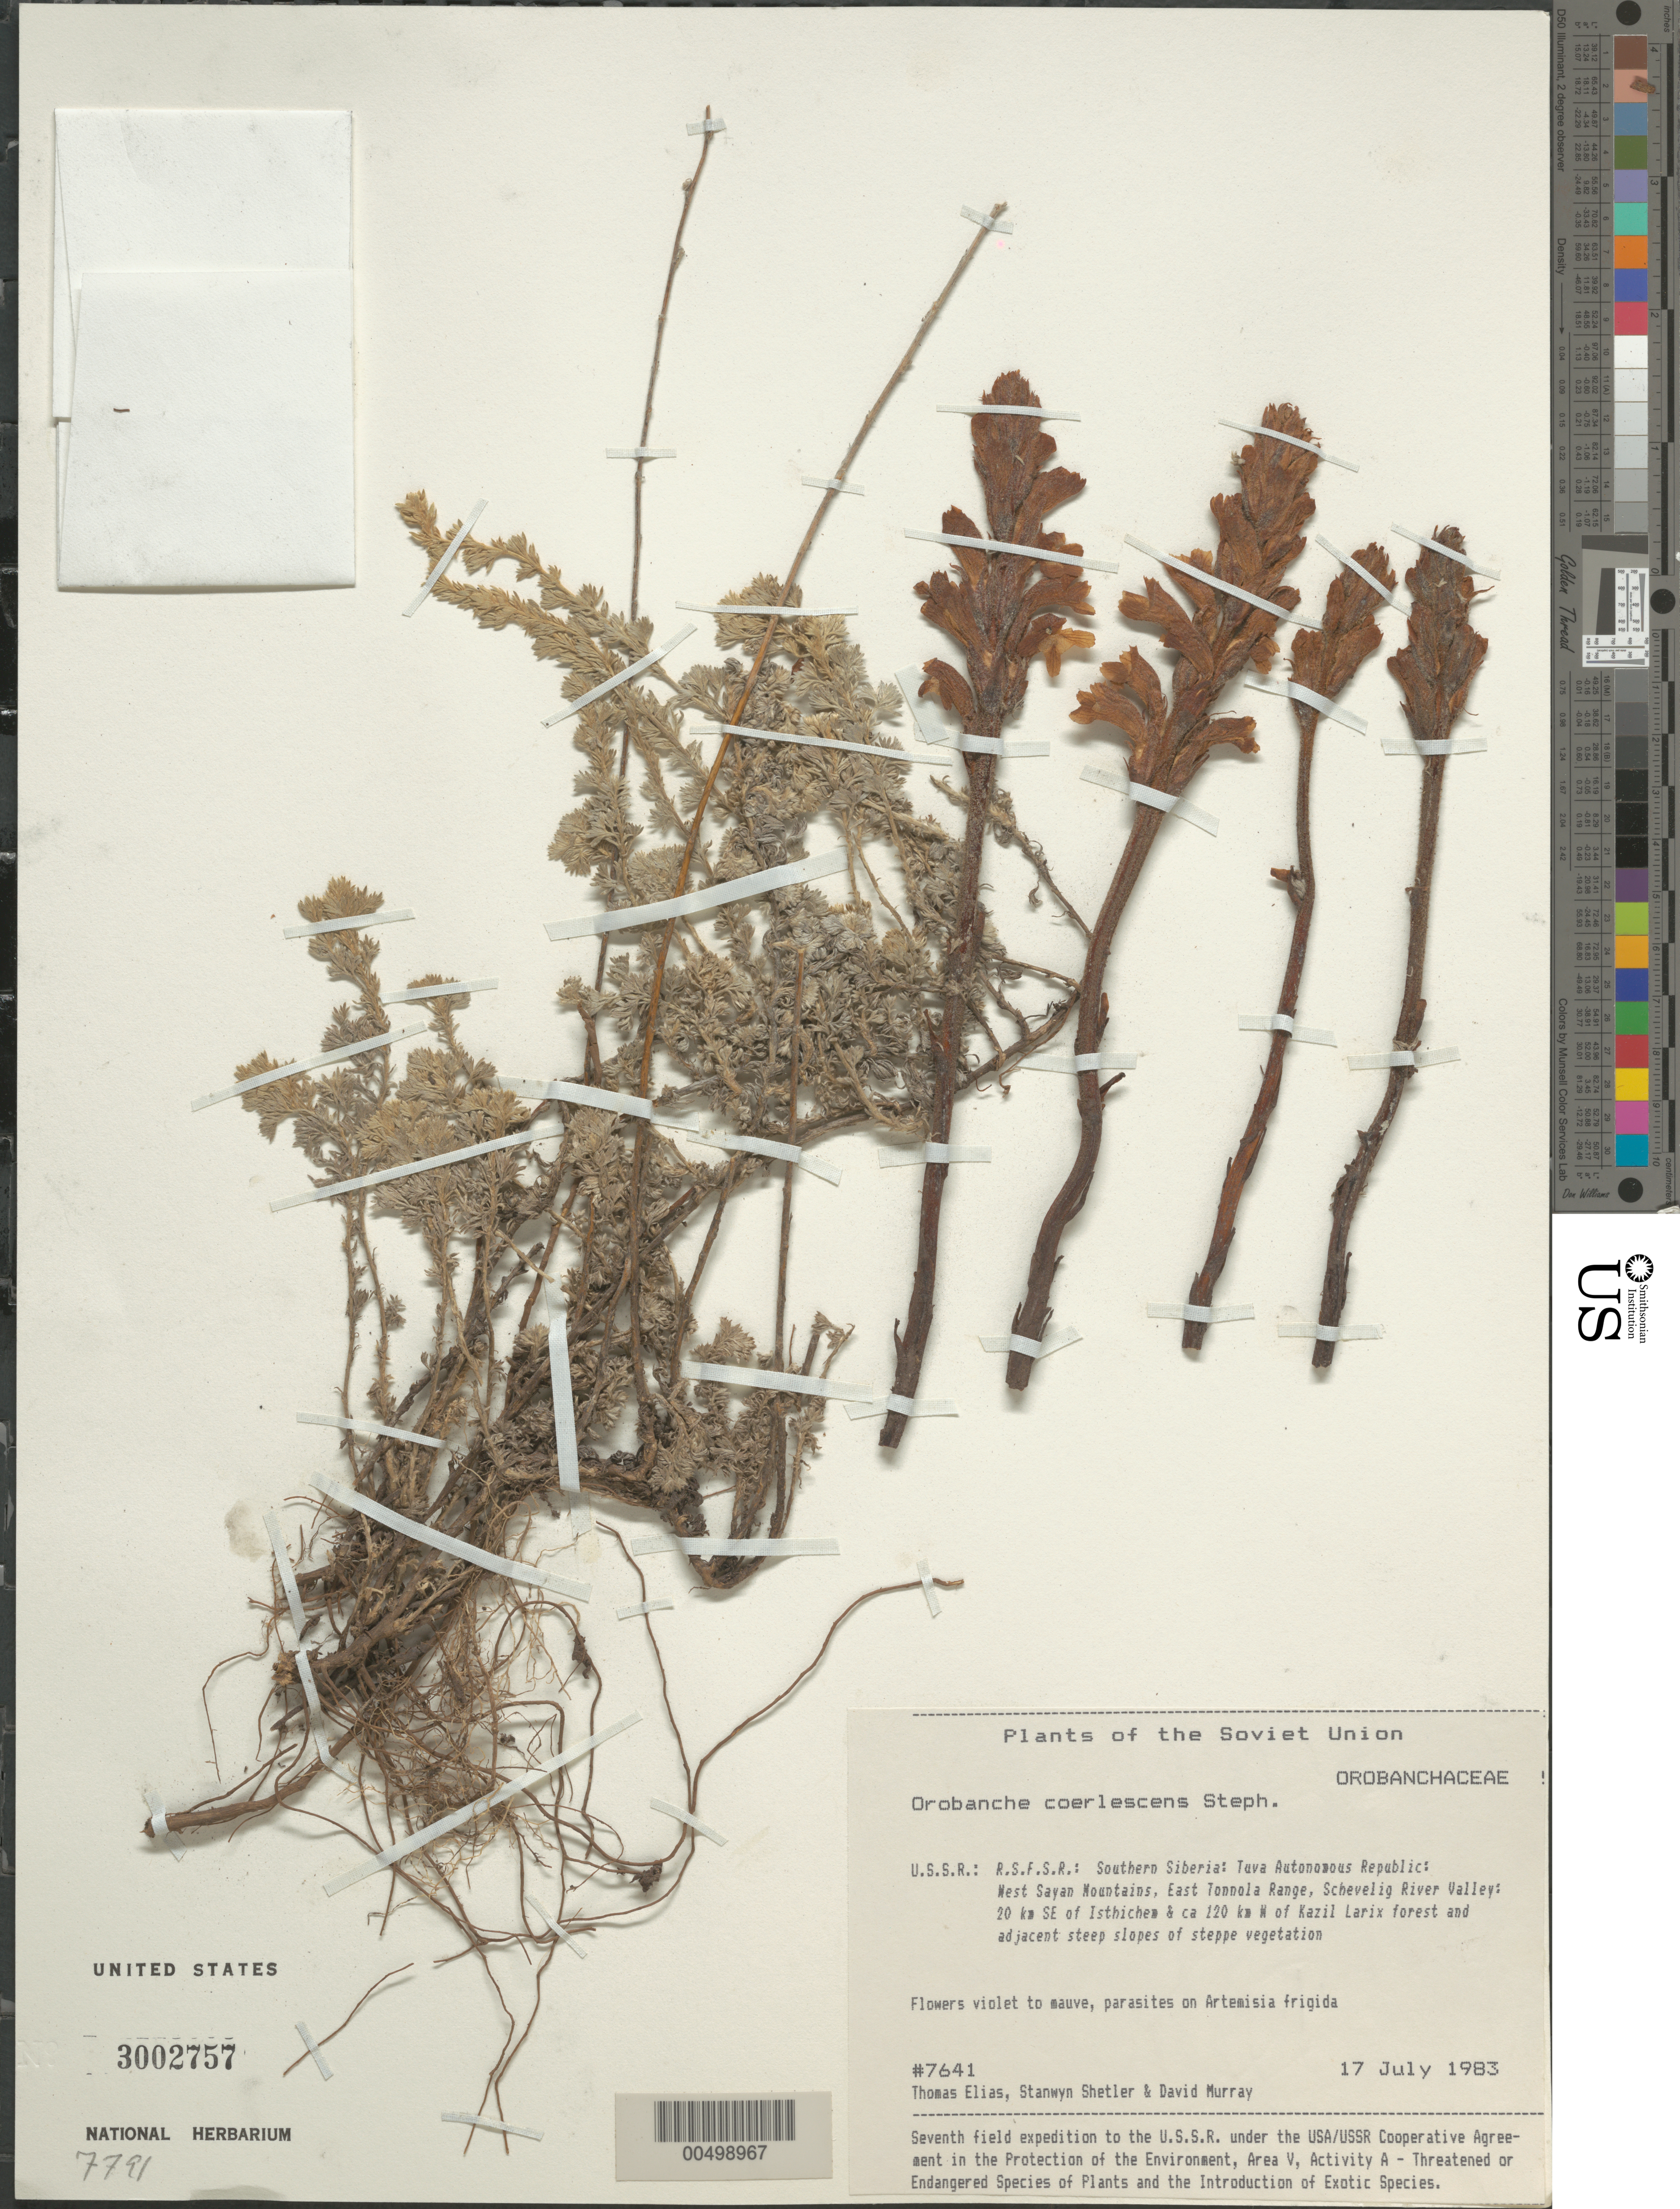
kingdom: Plantae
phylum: Tracheophyta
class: Magnoliopsida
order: Lamiales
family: Orobanchaceae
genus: Orobanche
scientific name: Orobanche coerulescens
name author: Steph.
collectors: T. Elias, S. Shetler & D. F. Murray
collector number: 7641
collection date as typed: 17 Jul 1983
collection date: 1983-07-17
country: Russian Federation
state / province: Tuva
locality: West Sayan Mountains, E Tonnola [Tannu-Ola] Range, Schevelig River Valley, 20 km SE of Isthichem [Ishti-Khem], *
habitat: Larix forest and adjacent steep slopes of steppe vegetation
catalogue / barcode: US 3002757